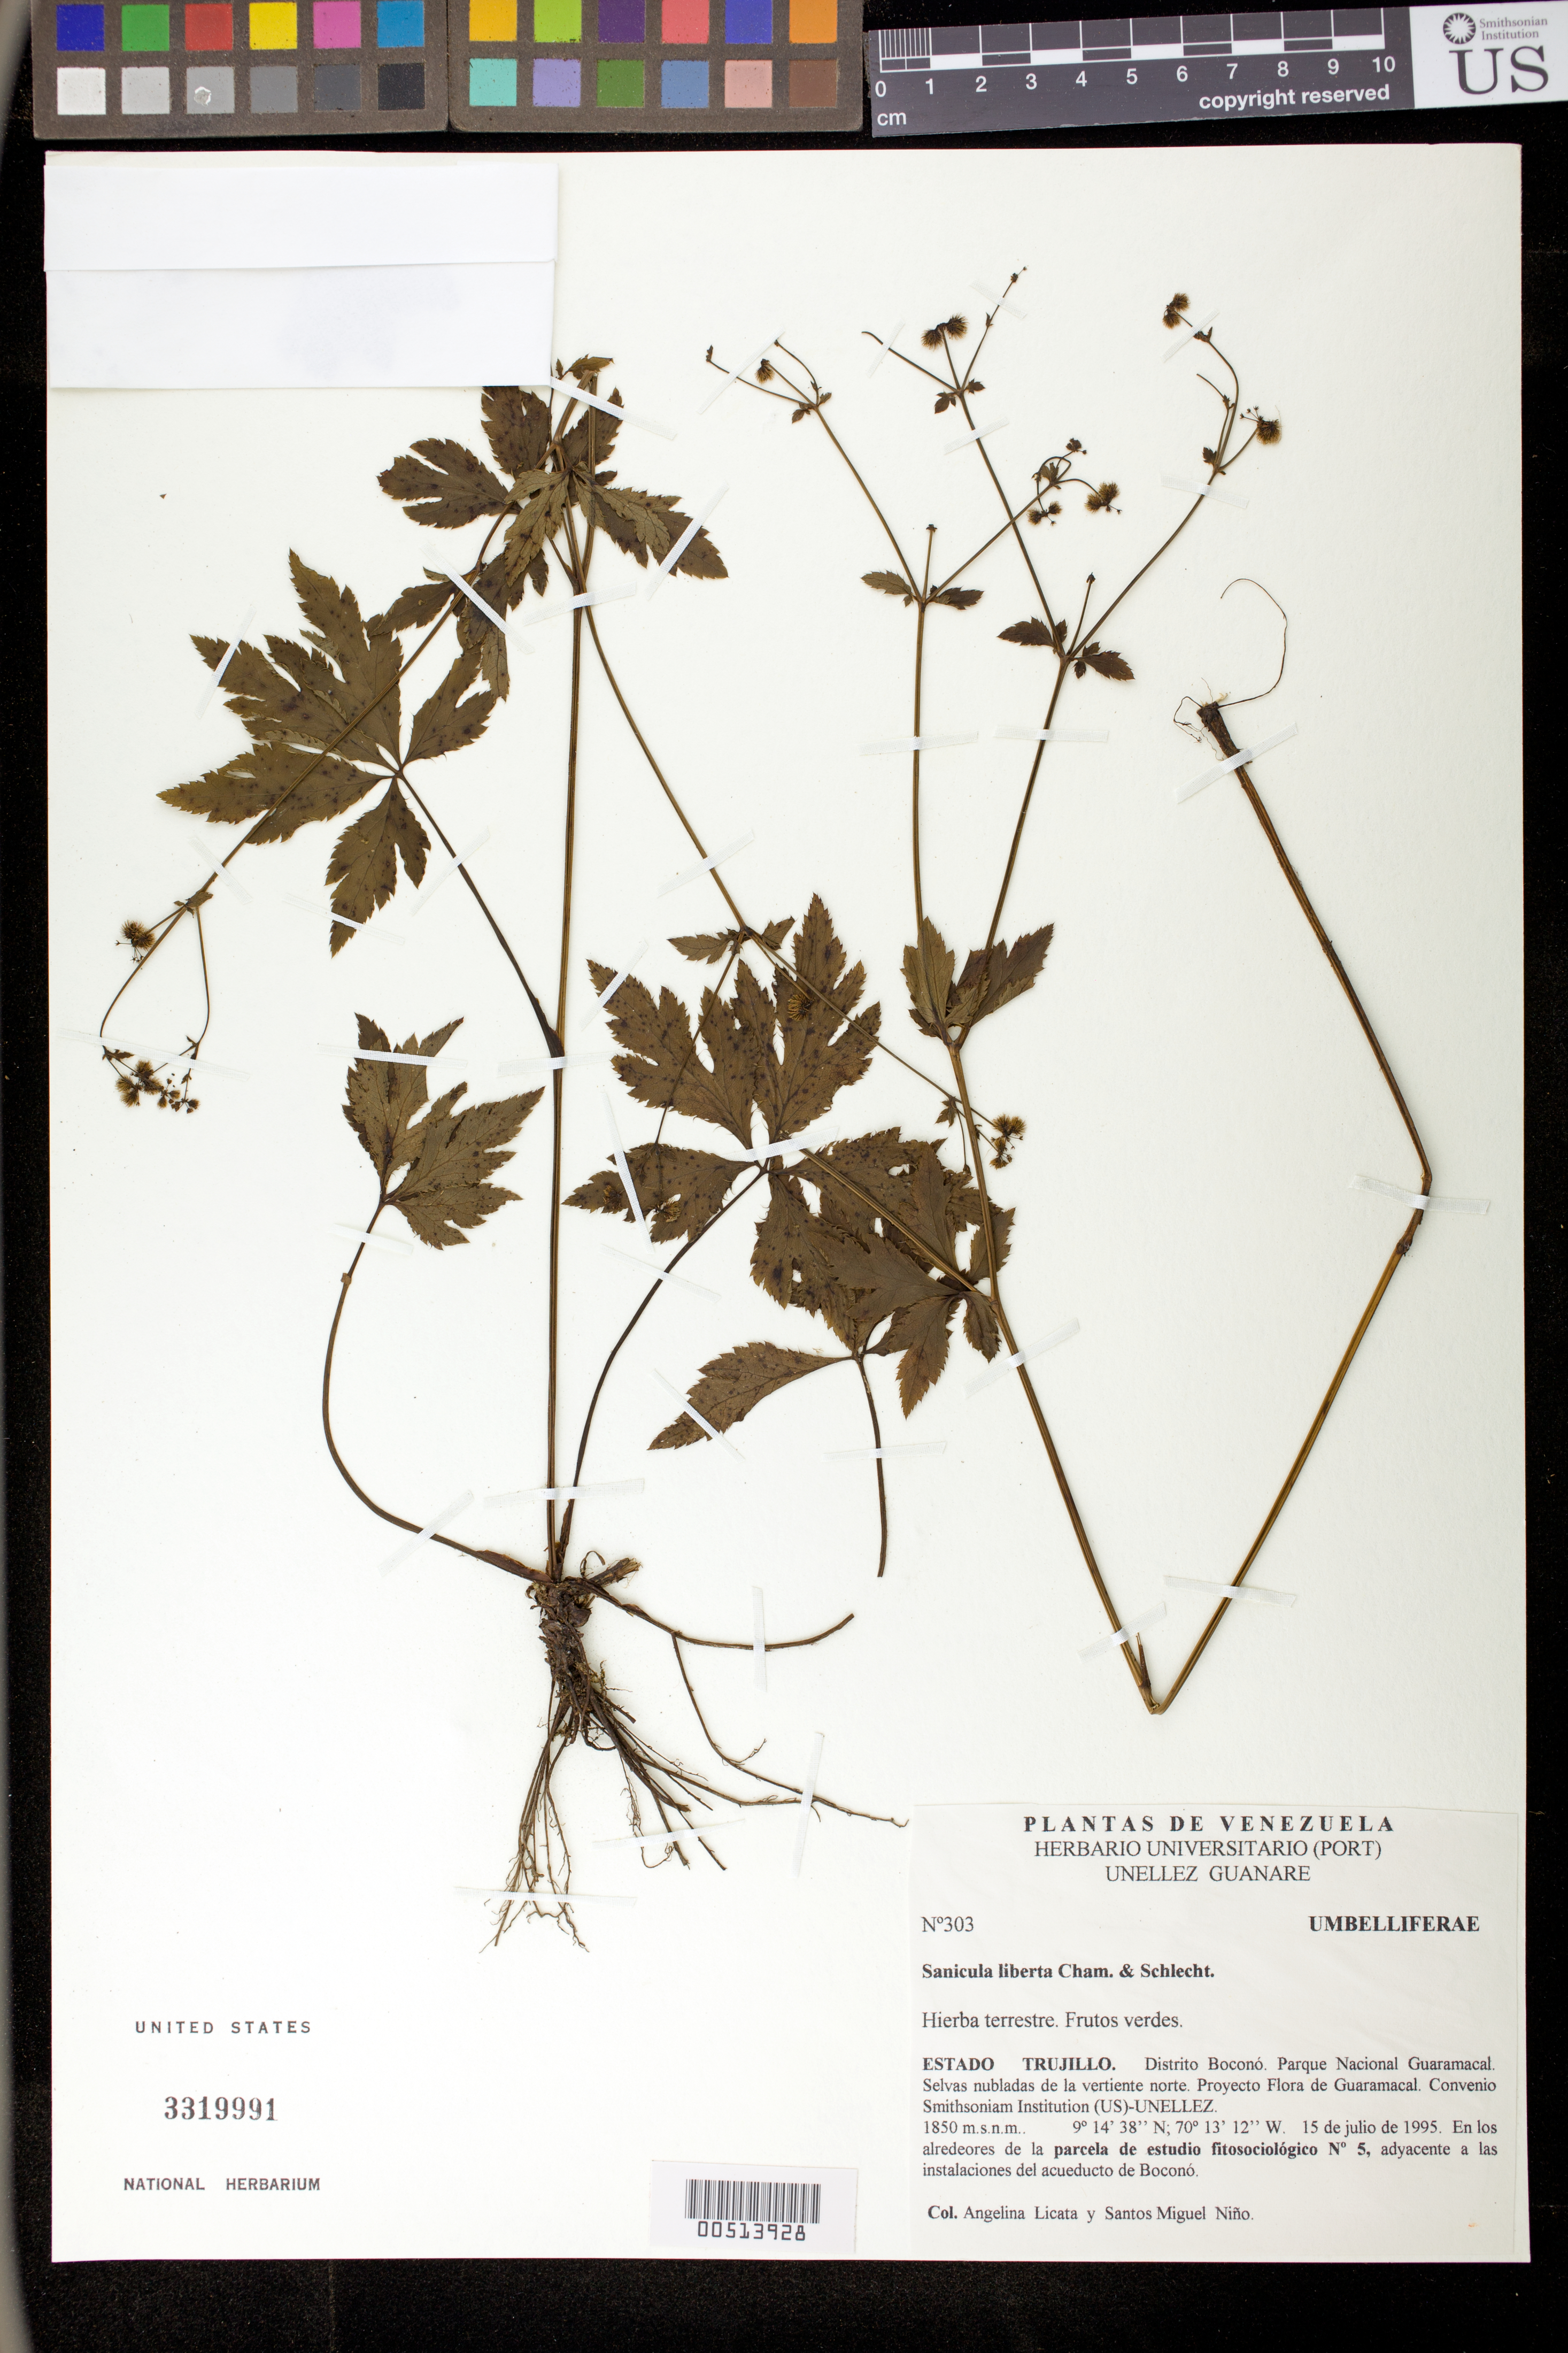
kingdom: Plantae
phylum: Tracheophyta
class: Magnoliopsida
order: Apiales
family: Apiaceae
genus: Sanicula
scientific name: Sanicula liberta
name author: Cham. & Schltdl.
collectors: A. Licata & S. M. Niño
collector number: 303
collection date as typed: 15 Jul 1995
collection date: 1995-07-15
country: Venezuela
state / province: Trujillo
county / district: Boconó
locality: Parque Nacional Guaramacal, vertiente N, adyacente a las instalaciones del acueducto de Boconó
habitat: Selva nubladas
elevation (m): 1850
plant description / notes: PORT, US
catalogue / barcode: US 3319991